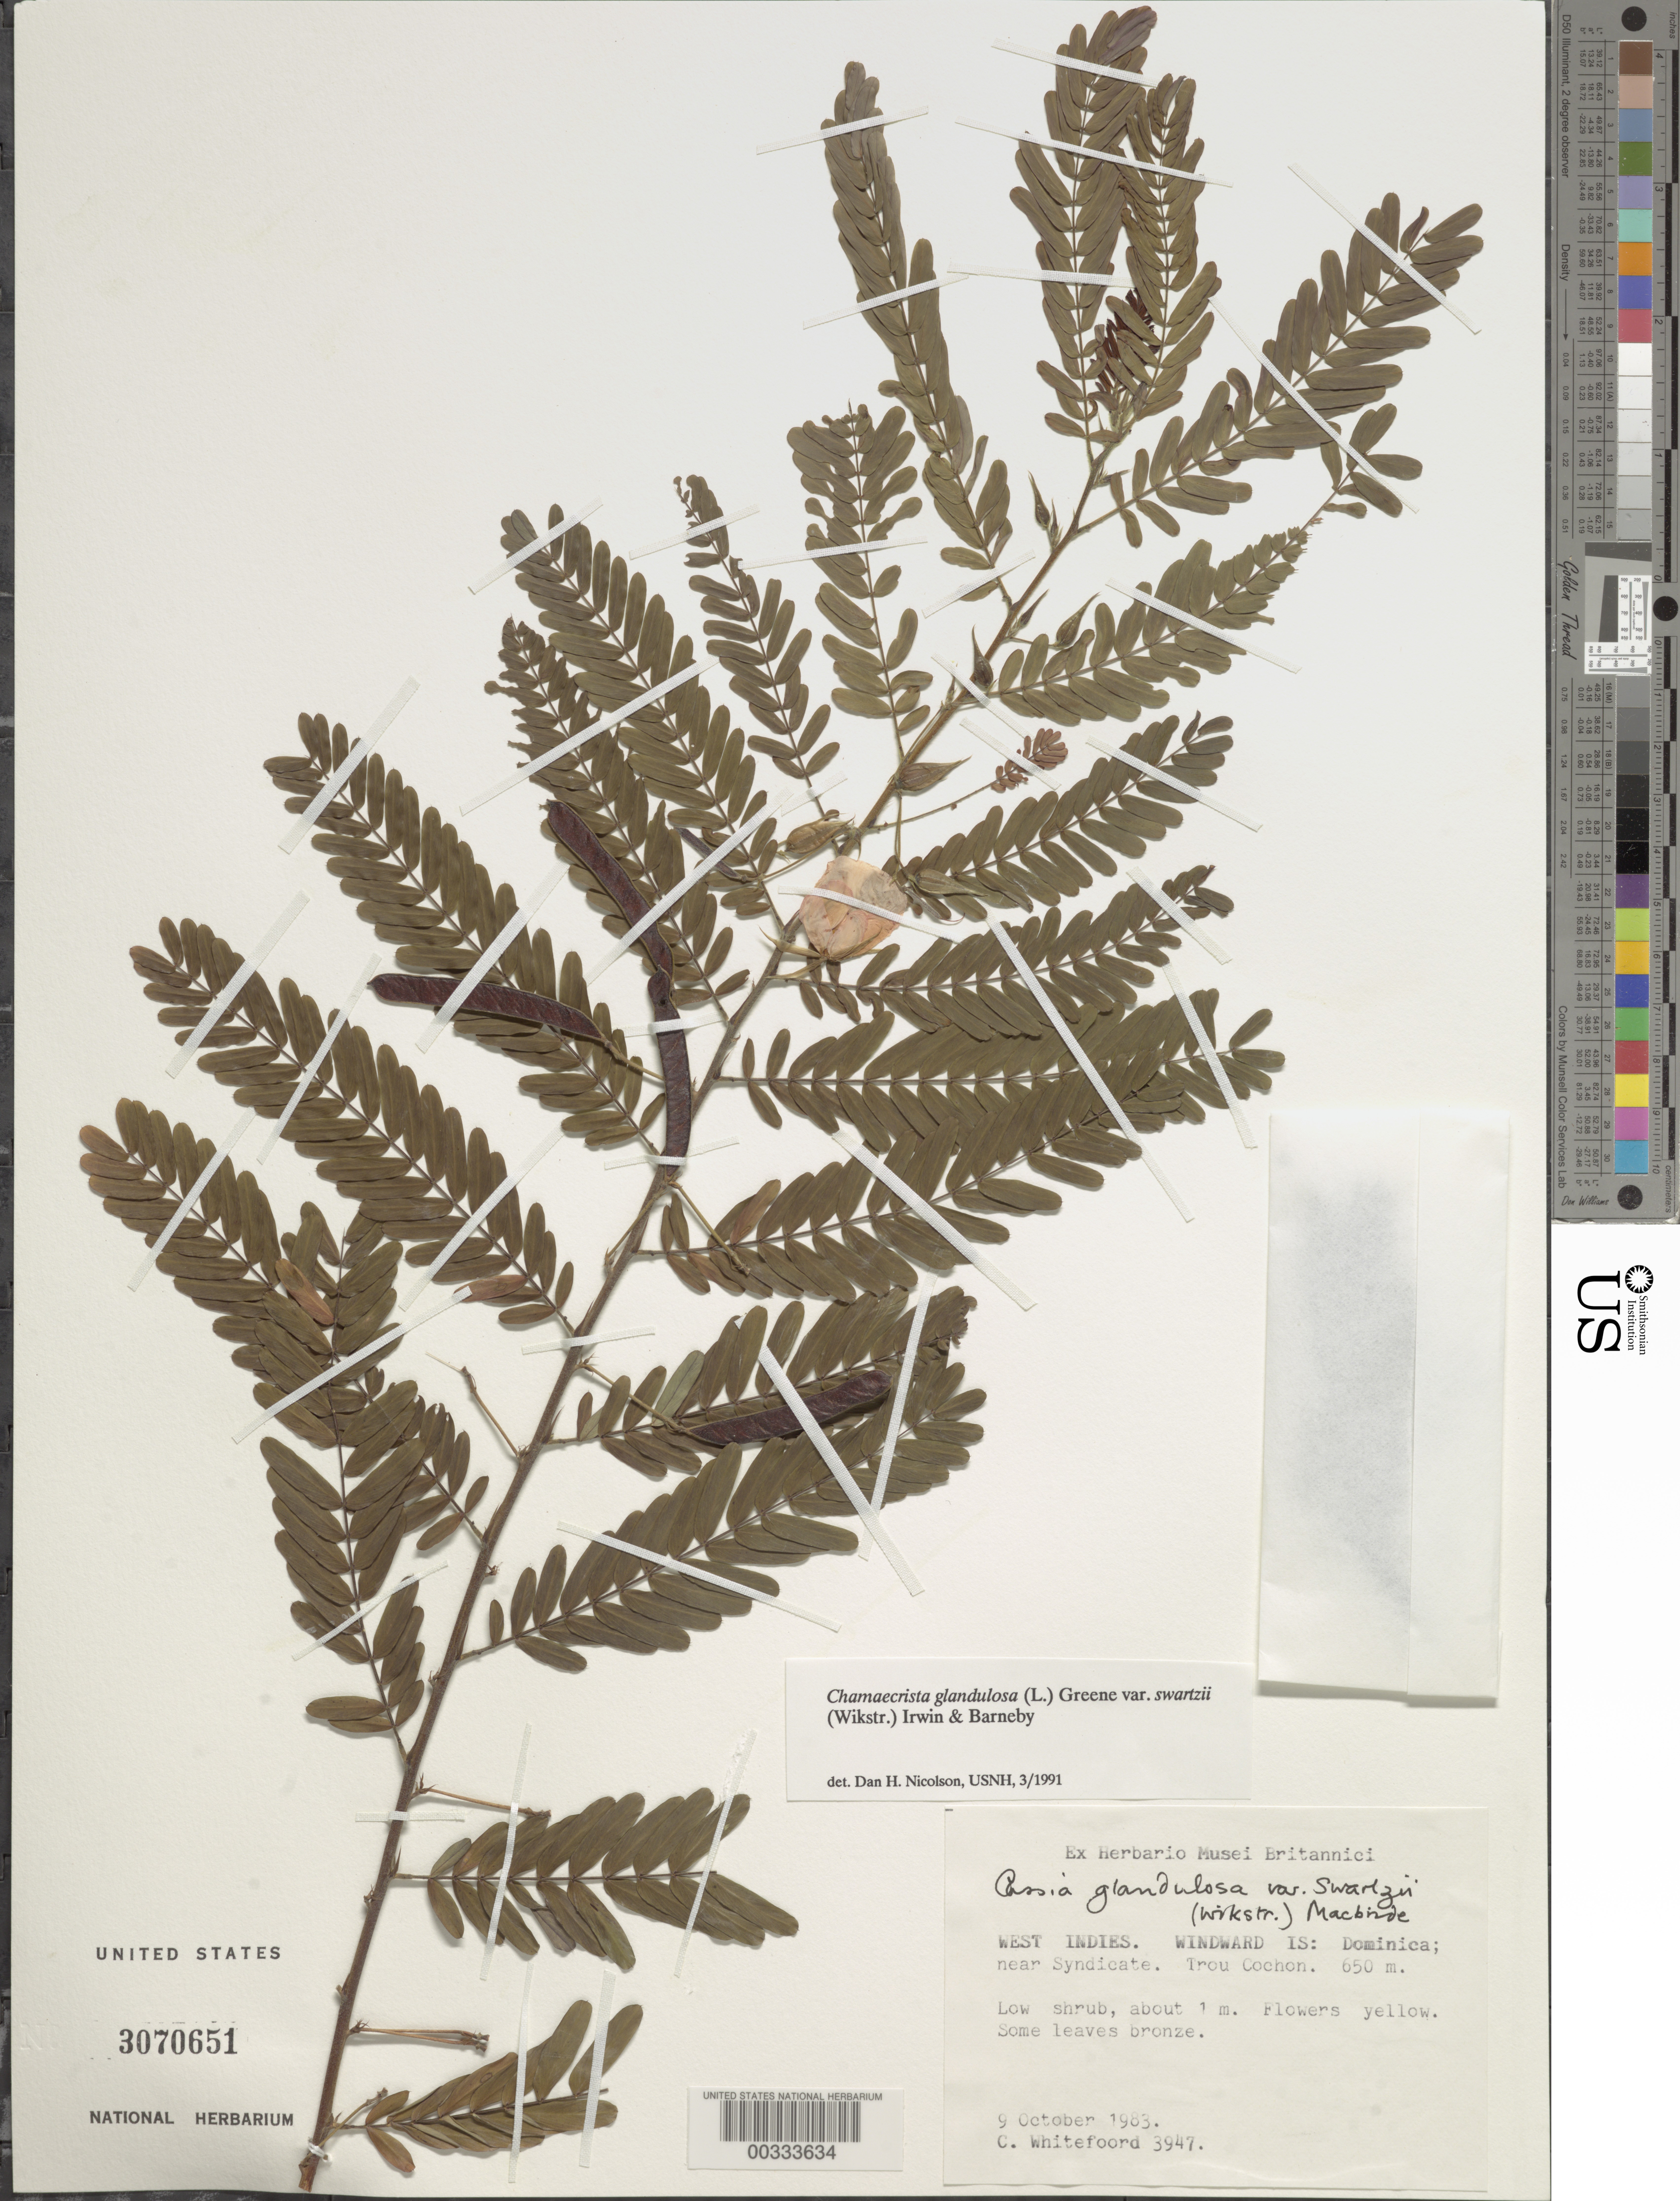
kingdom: Plantae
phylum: Tracheophyta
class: Magnoliopsida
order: Fabales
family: Fabaceae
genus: Chamaecrista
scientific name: Chamaecrista glandulosa var. swartzii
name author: (Wikstr.) H.S. Irwin & Barneby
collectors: C. Whitefoord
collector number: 3947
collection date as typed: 09 Oct 1983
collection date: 1983-10-09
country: Dominica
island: Dominica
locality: Near syndicate; trou cochon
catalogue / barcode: US 3070651